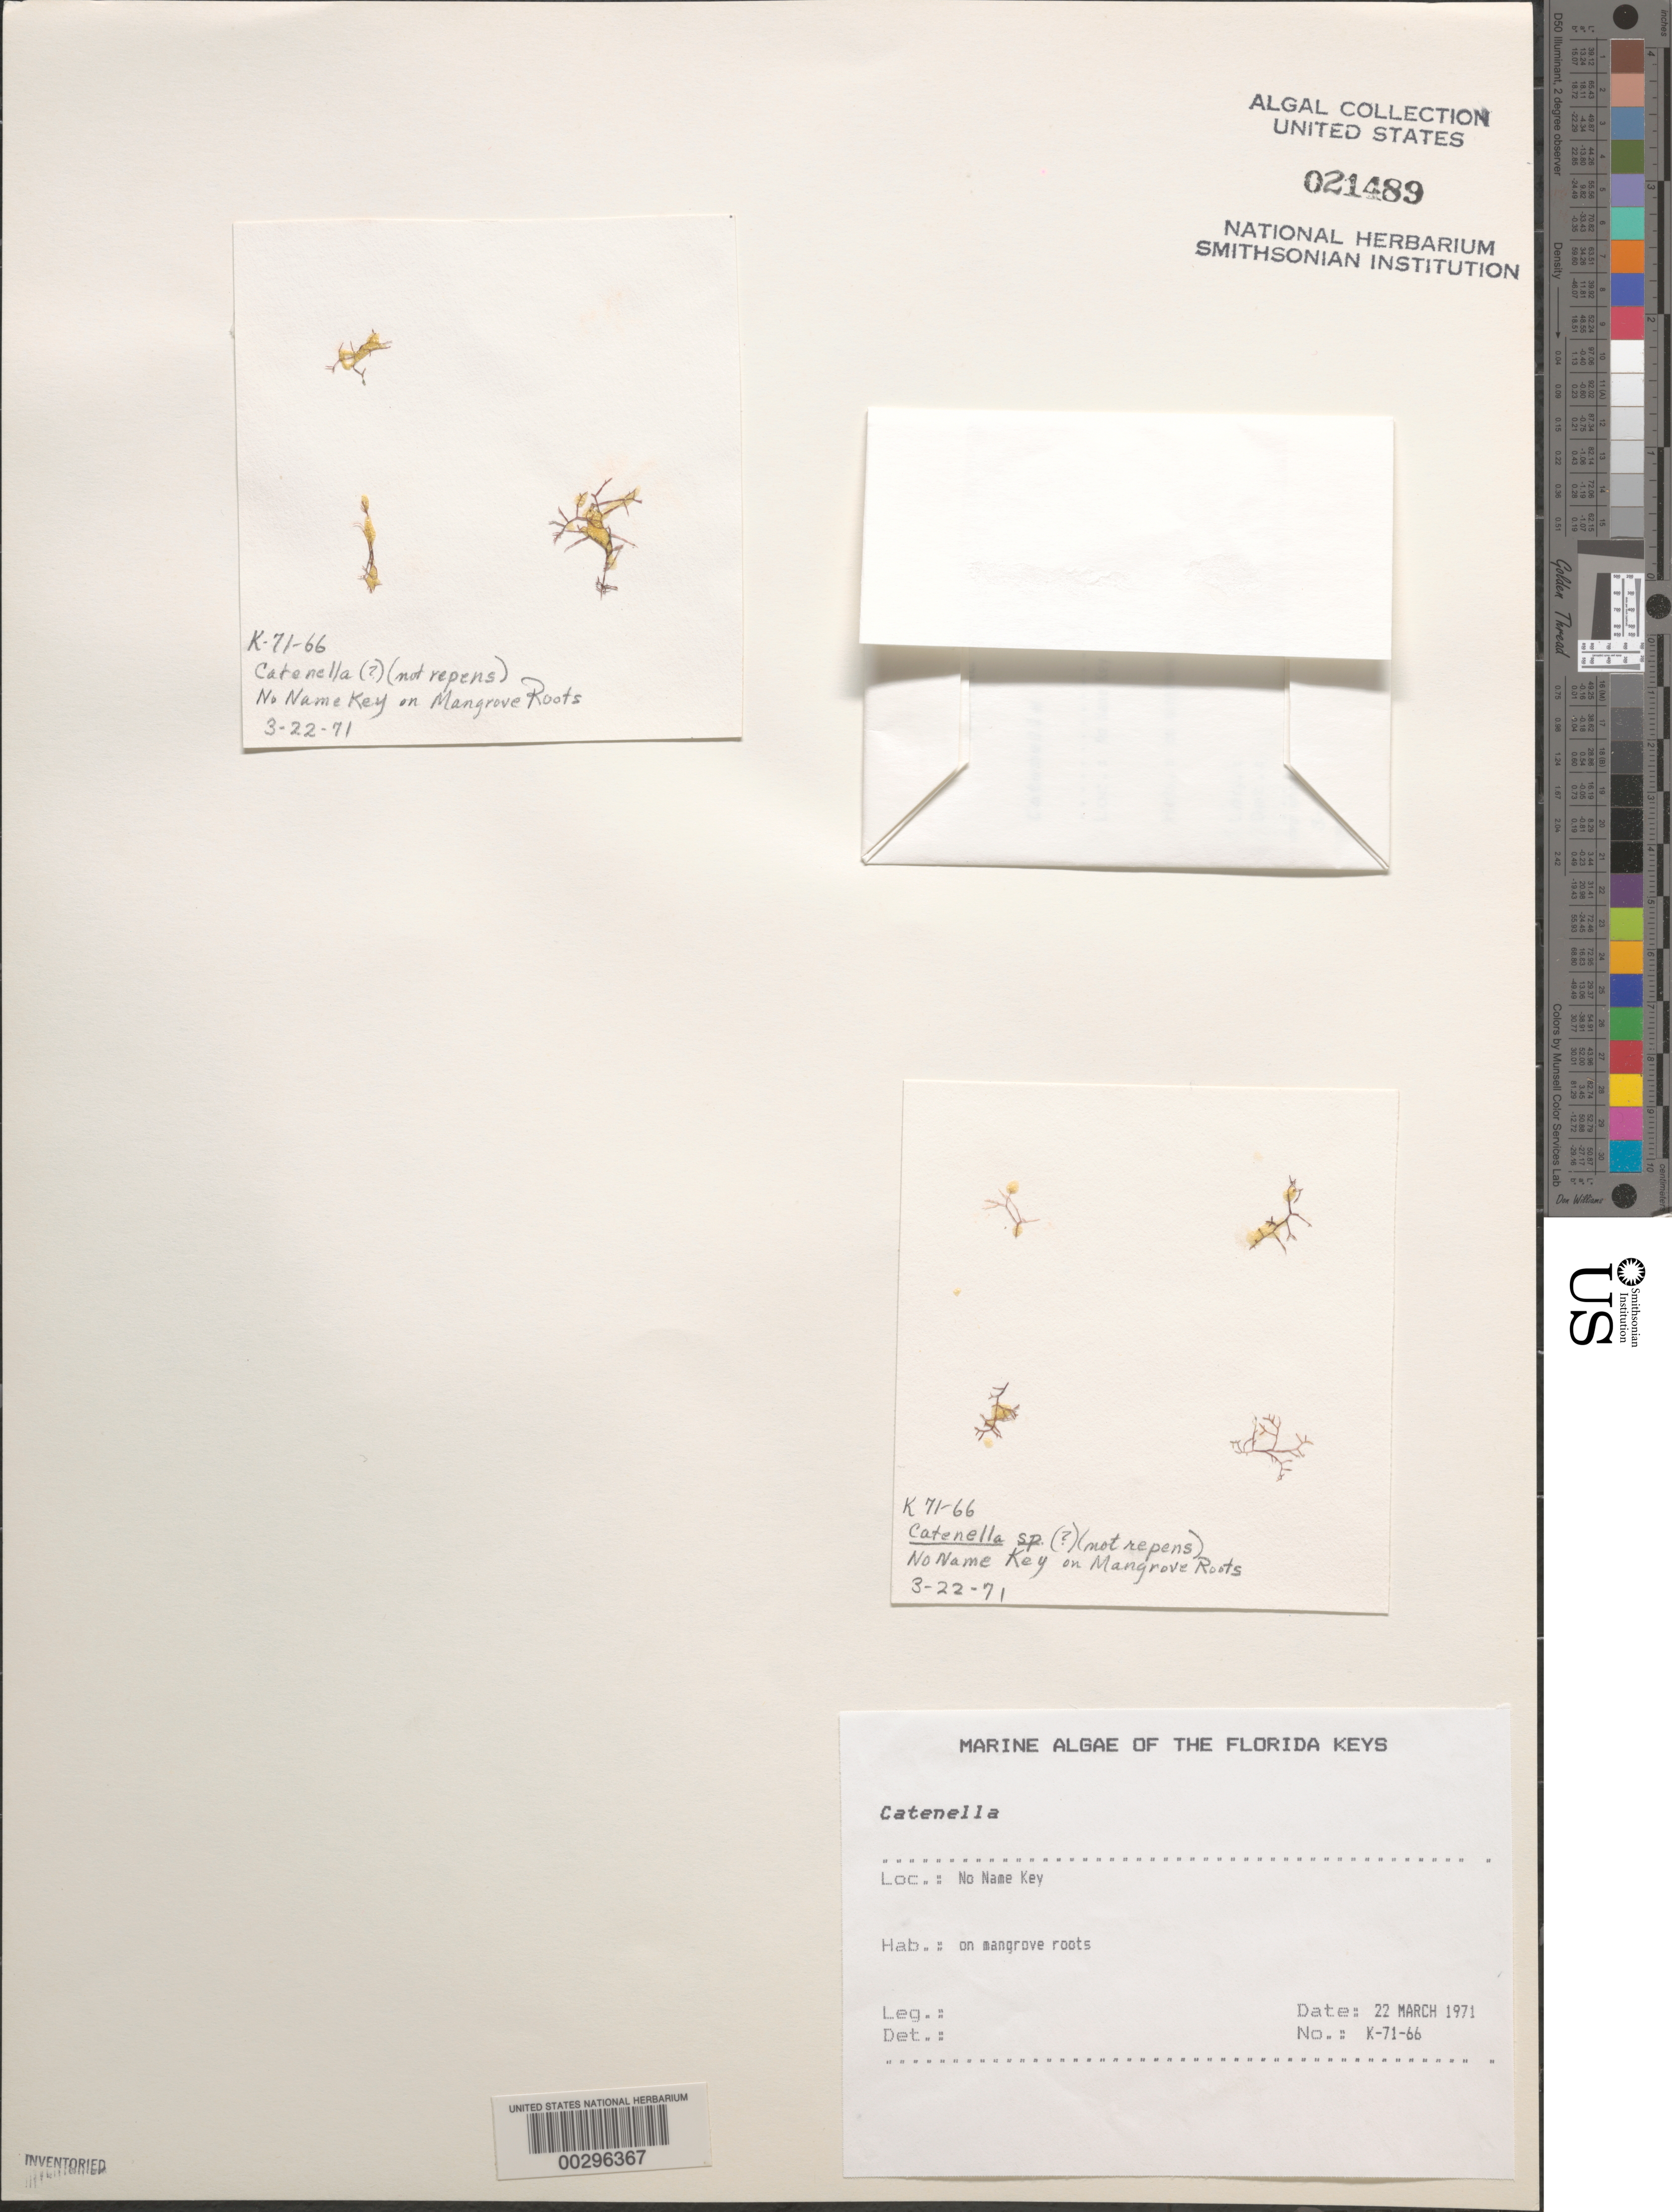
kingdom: Plantae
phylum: Rhodophyta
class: Florideophyceae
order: Gigartinales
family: Caulacanthaceae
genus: Catenella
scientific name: Catenella sp.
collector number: K-71-66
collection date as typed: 22 Mar 1971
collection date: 1971-03-22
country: United States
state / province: Florida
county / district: Monroe County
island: No Name Key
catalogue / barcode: US 21489